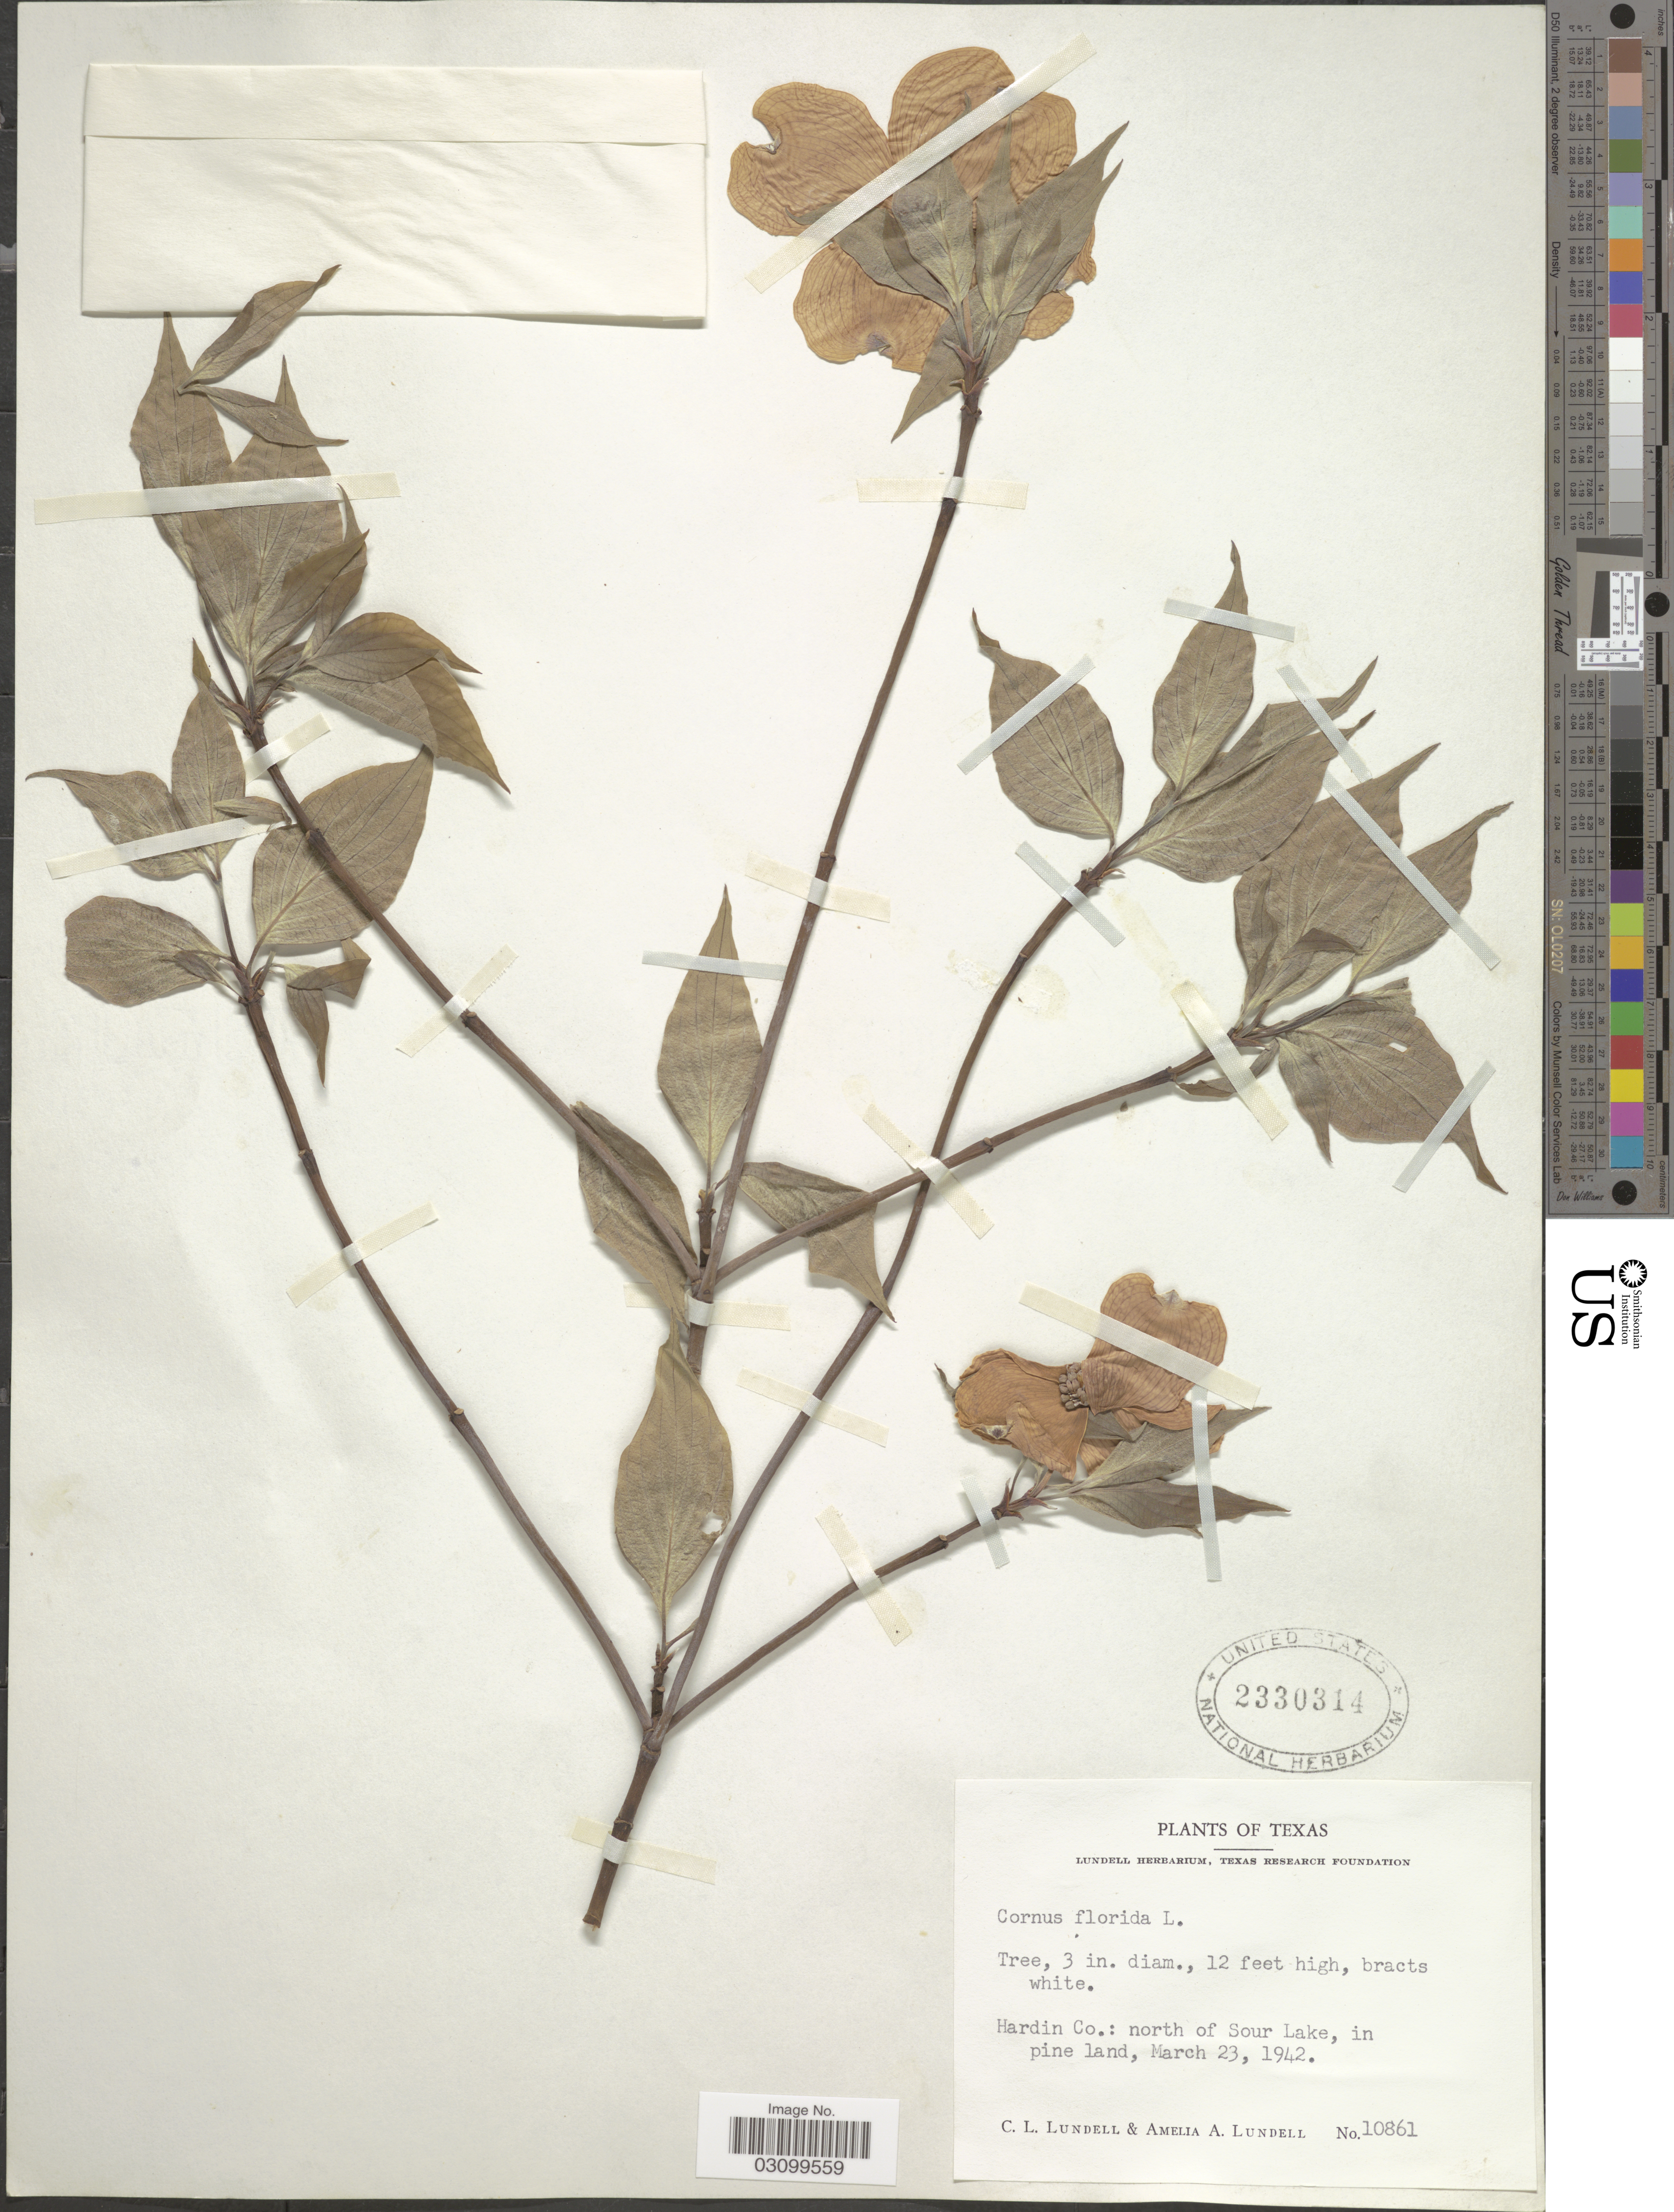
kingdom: Plantae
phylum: Tracheophyta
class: Magnoliopsida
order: Cornales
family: Cornaceae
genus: Cornus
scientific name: Cornus florida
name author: L.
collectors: C. L. Lundell & A. A. Lundell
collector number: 10861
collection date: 1942-03-23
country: United States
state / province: Texas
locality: Hardin Co.: north of Sour Lake, in pine land.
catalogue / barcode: US 2330314